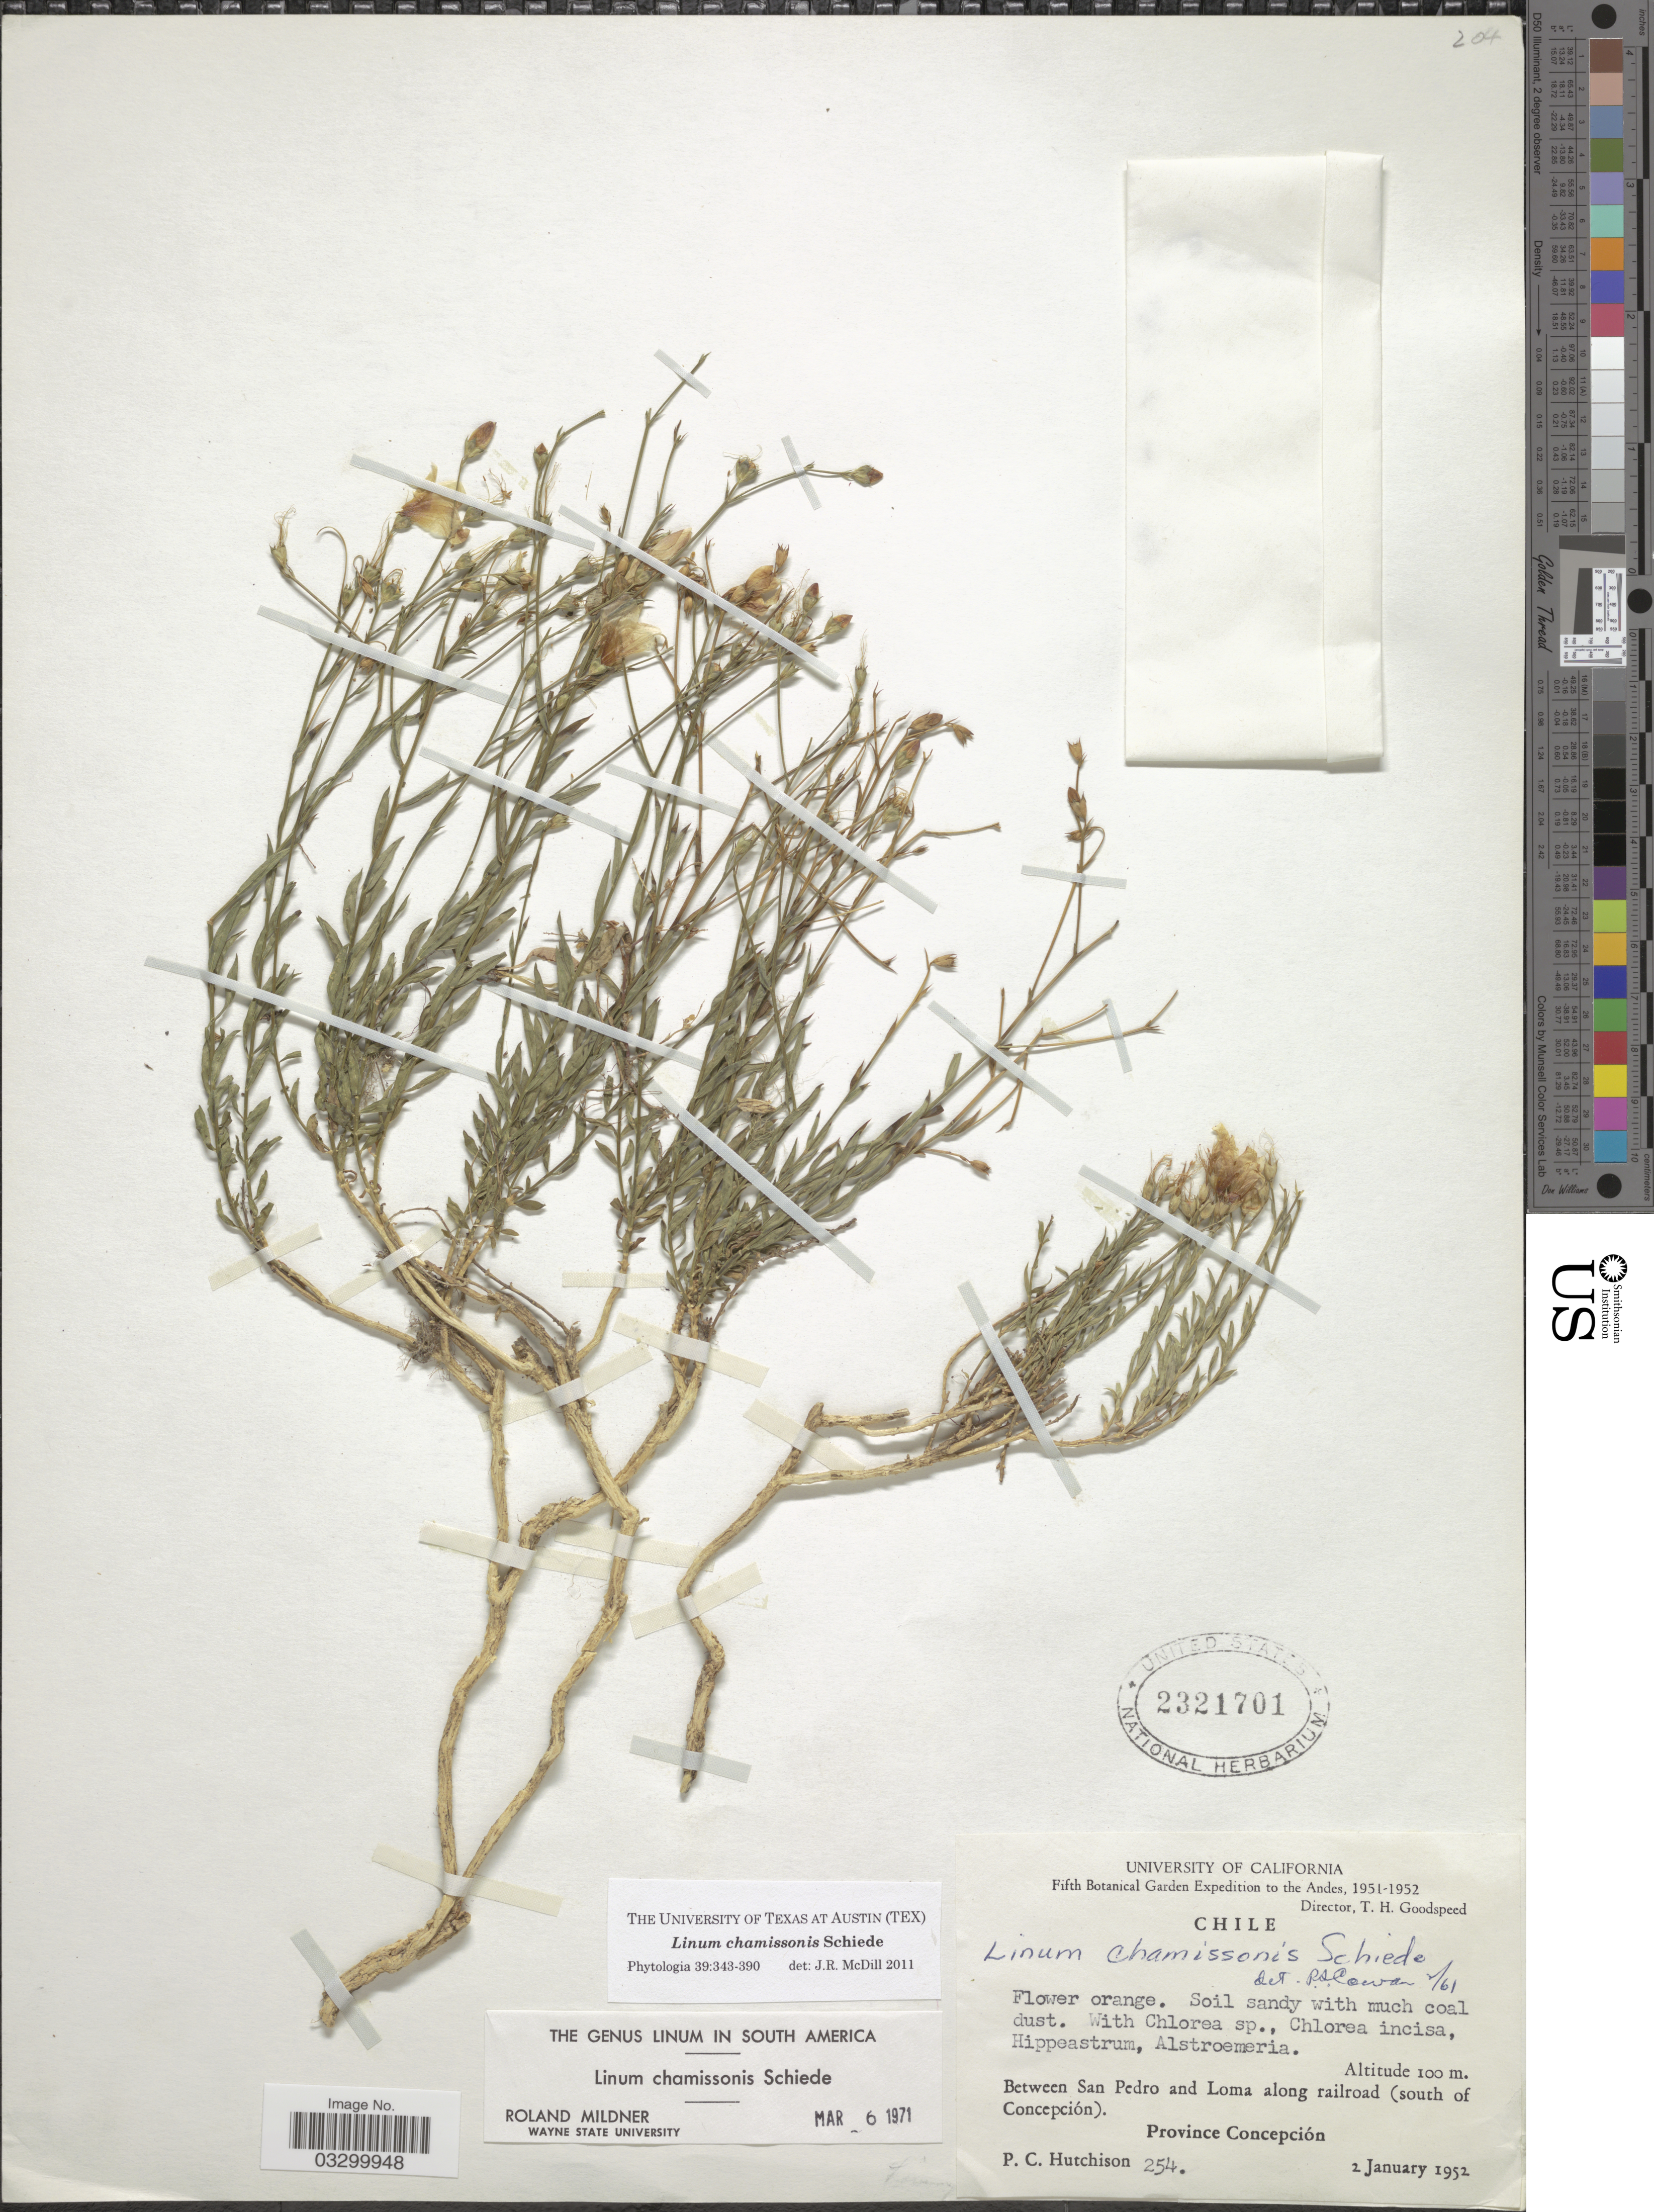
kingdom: Plantae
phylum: Tracheophyta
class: Magnoliopsida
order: Malpighiales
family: Linaceae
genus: Linum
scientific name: Linum chamissonis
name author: Schiede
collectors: P. C. Hutchison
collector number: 254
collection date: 1952-01-02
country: Chile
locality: Andes. Between San Pedro and Loma along railroad (south of Concepción). Province Concepción.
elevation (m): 100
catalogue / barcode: US 2321701